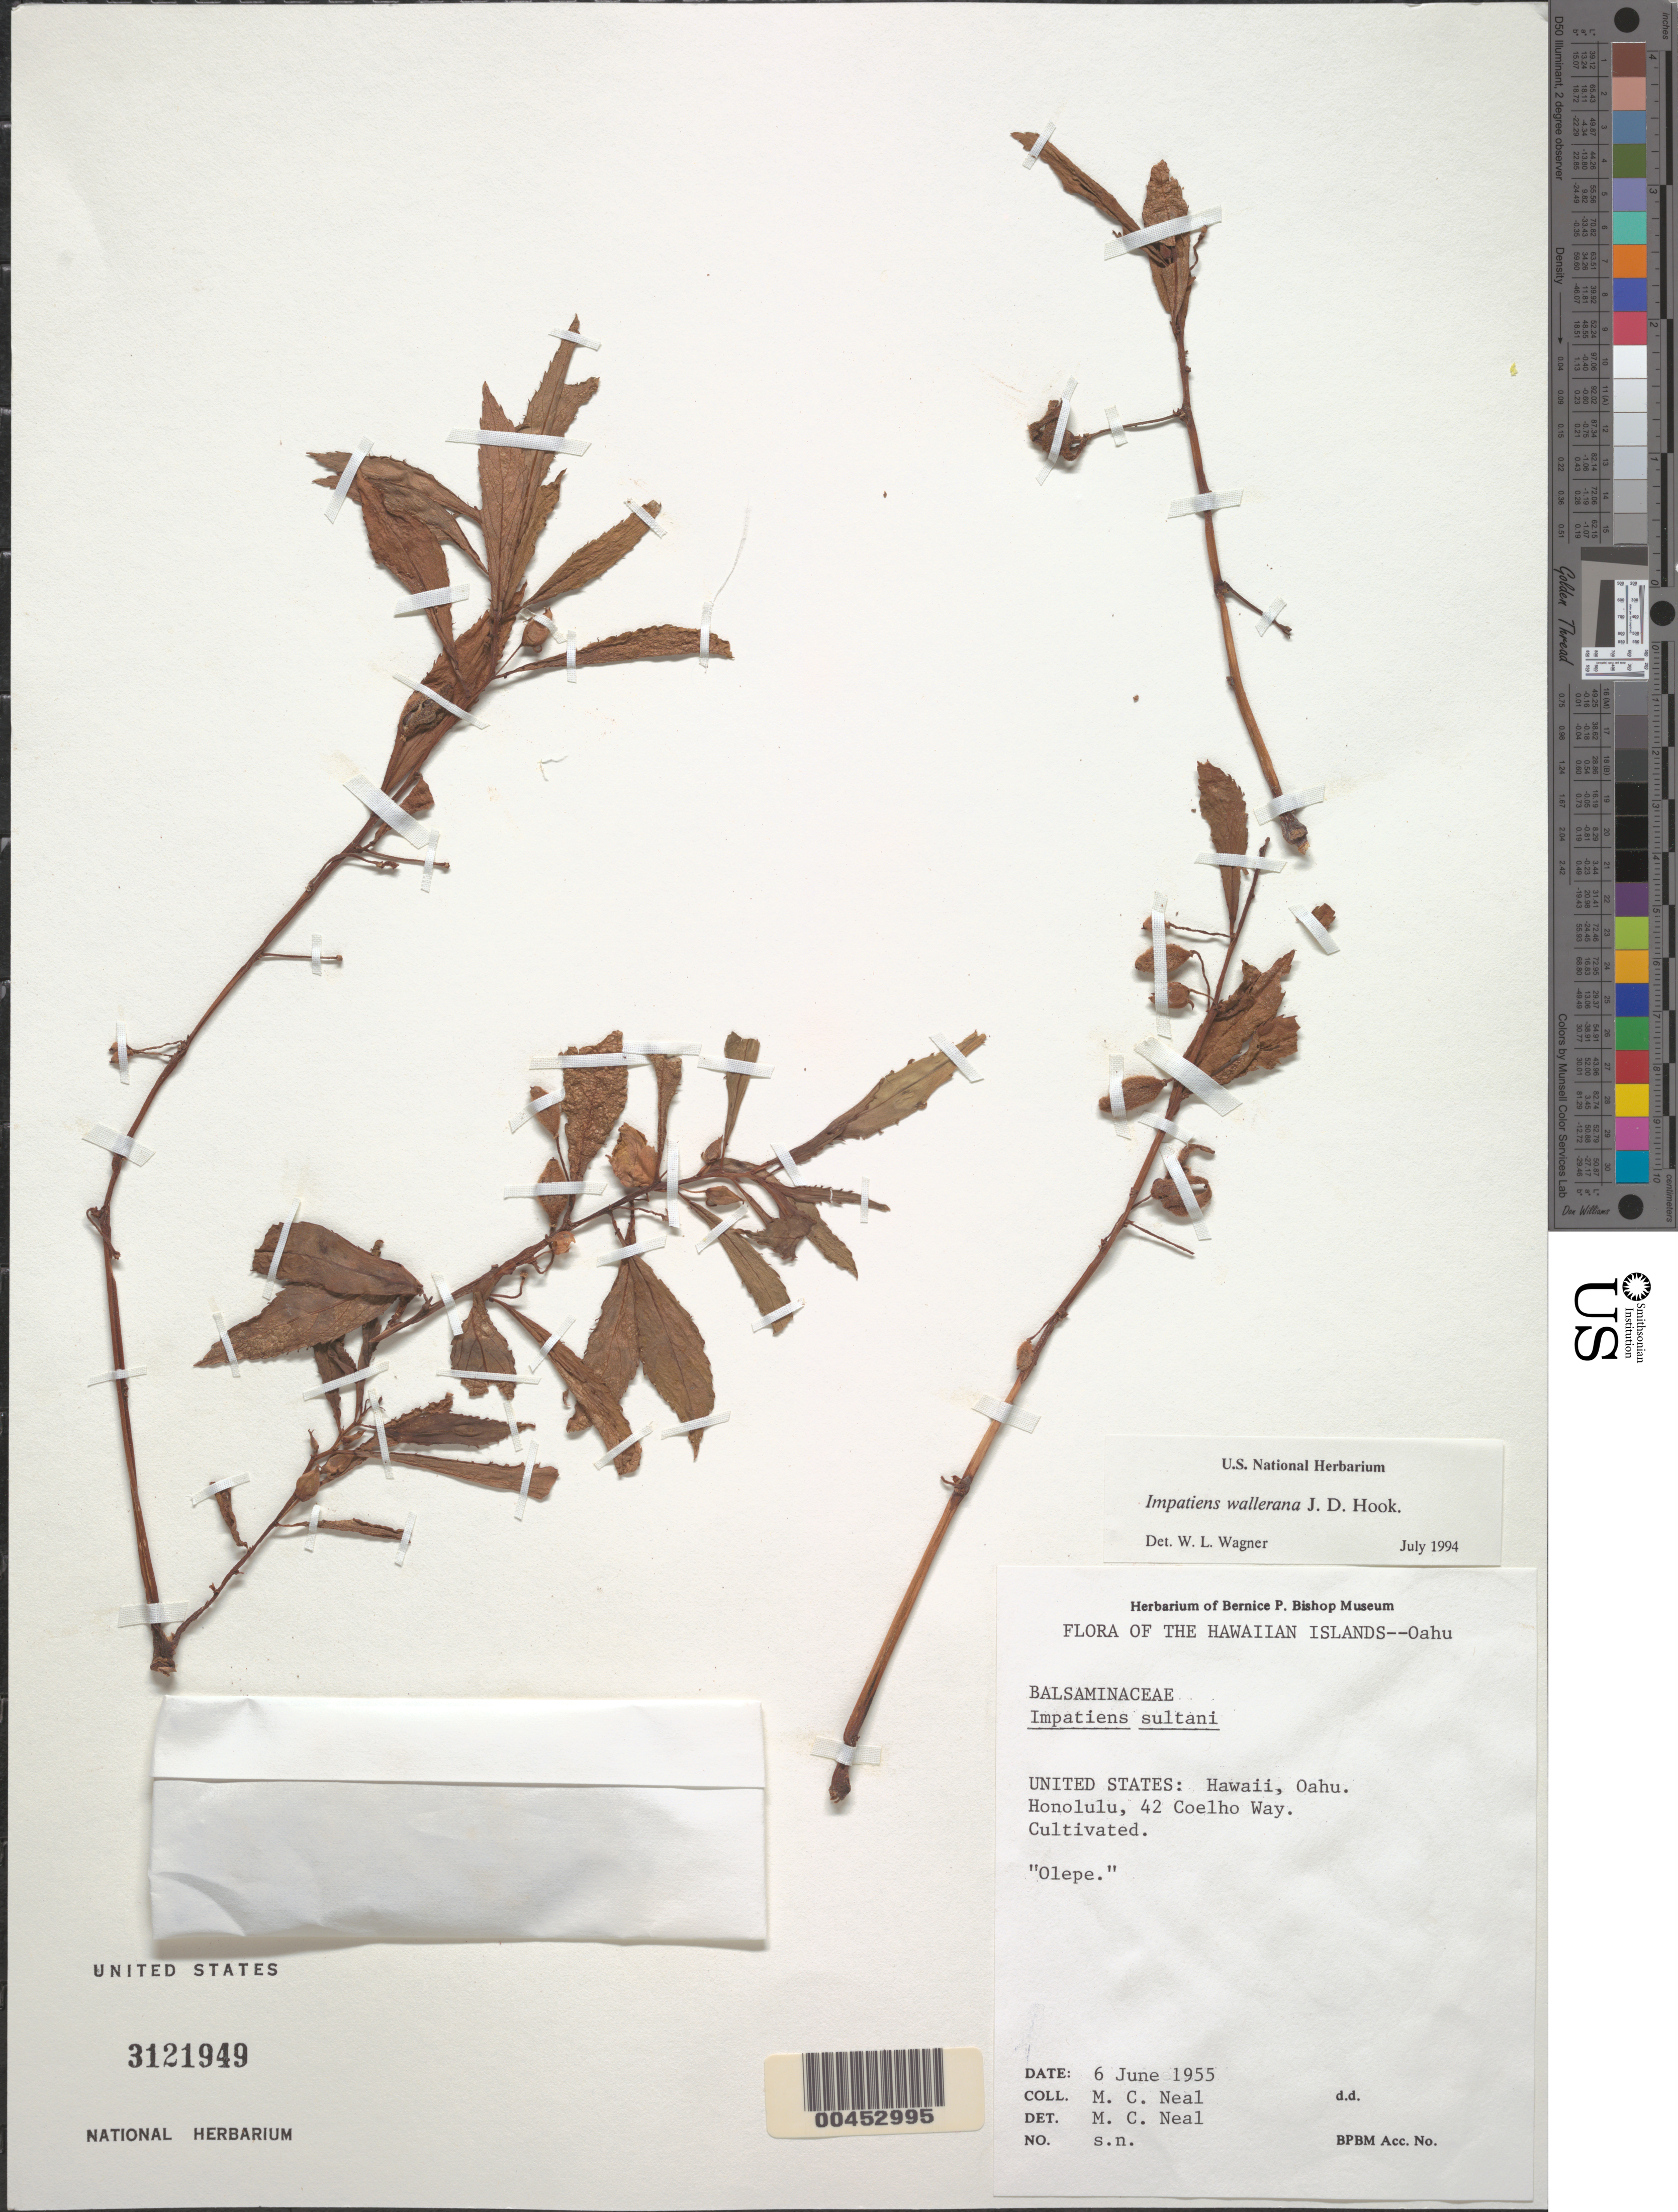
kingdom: Plantae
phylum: Tracheophyta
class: Magnoliopsida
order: Ericales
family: Balsaminaceae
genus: Impatiens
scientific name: Impatiens walleriana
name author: Hook. f.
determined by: Wagner, W. L., (BOT), Smithsonian Institution - National Museum of Natural History (UNITED STATES)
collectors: W. Ning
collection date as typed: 6 Jun 1955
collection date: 1955-06-06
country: United States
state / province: Hawaii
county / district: Honolulu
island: Oahu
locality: Honolulu, 42 Coelho Way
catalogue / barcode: US 3121949